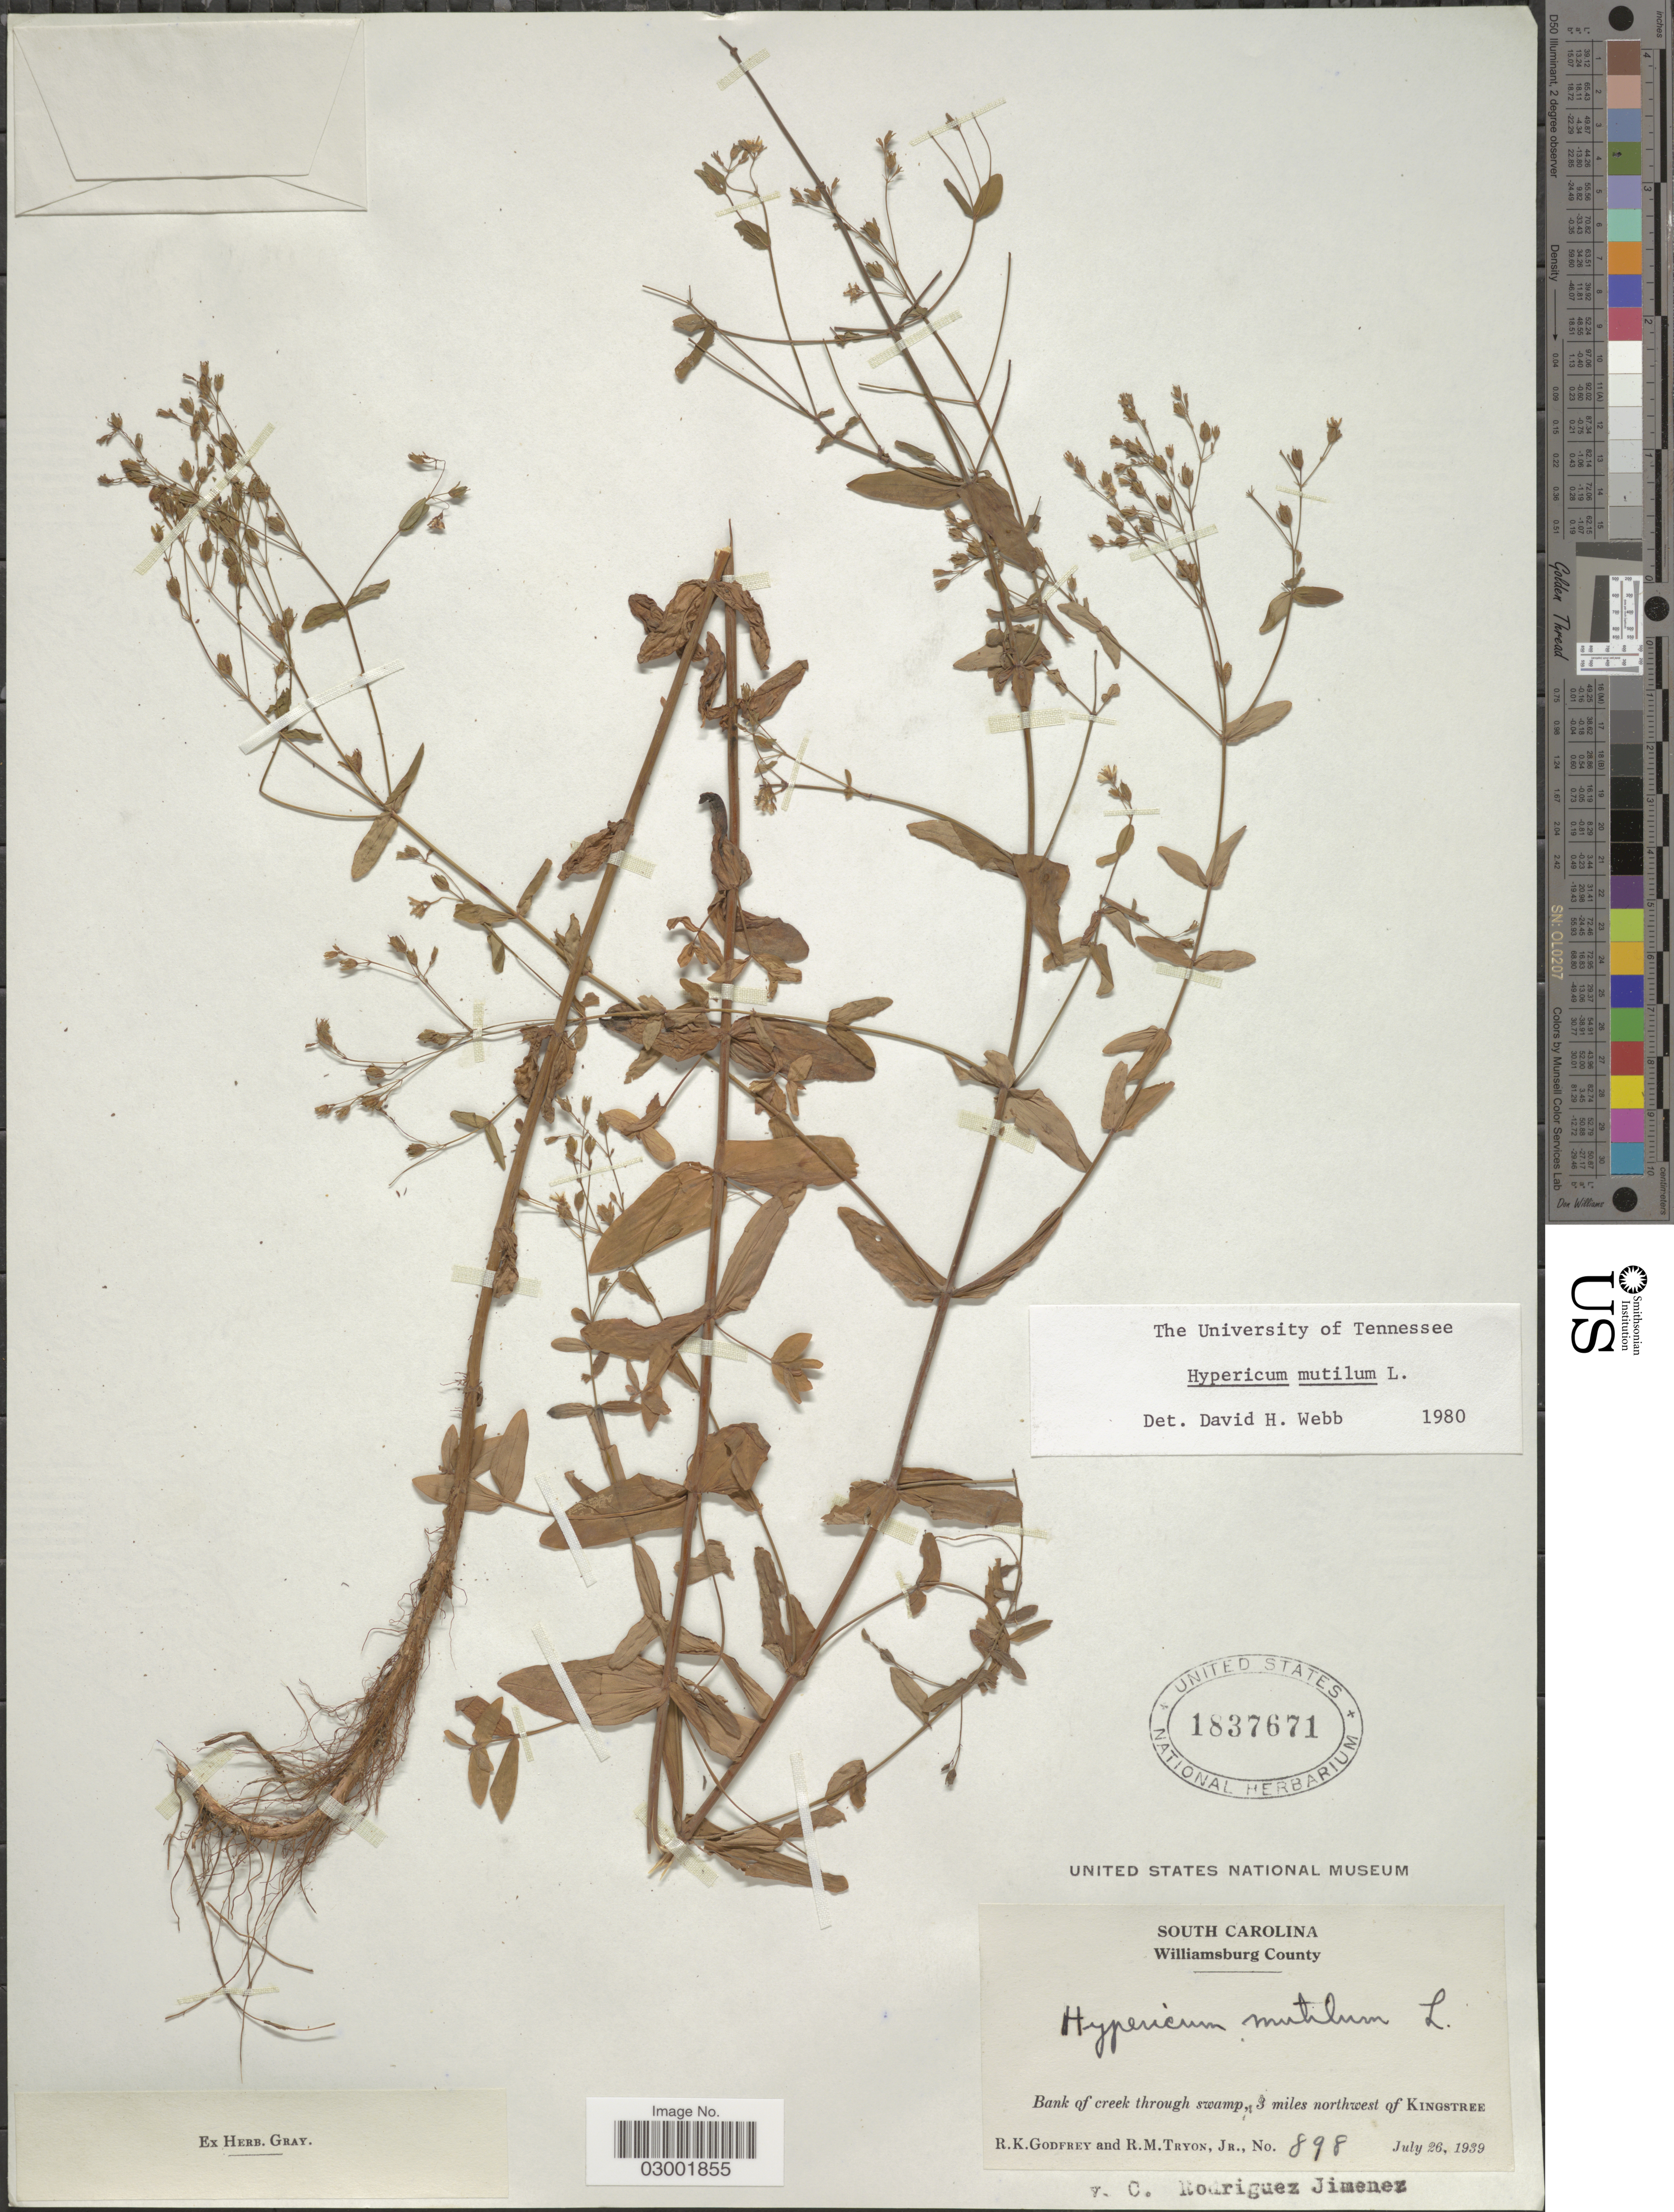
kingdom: Plantae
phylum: Tracheophyta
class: Magnoliopsida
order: Malpighiales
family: Hypericaceae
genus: Hypericum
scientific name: Hypericum mutilum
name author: L.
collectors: R. K. Godfrey, R. Tryon & v. C. Rodríguez Jiménez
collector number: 898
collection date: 1939-07-26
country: United States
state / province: South Carolina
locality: Williamsburg County, 3 miles northwest of Kingstree.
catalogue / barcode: US 1837671